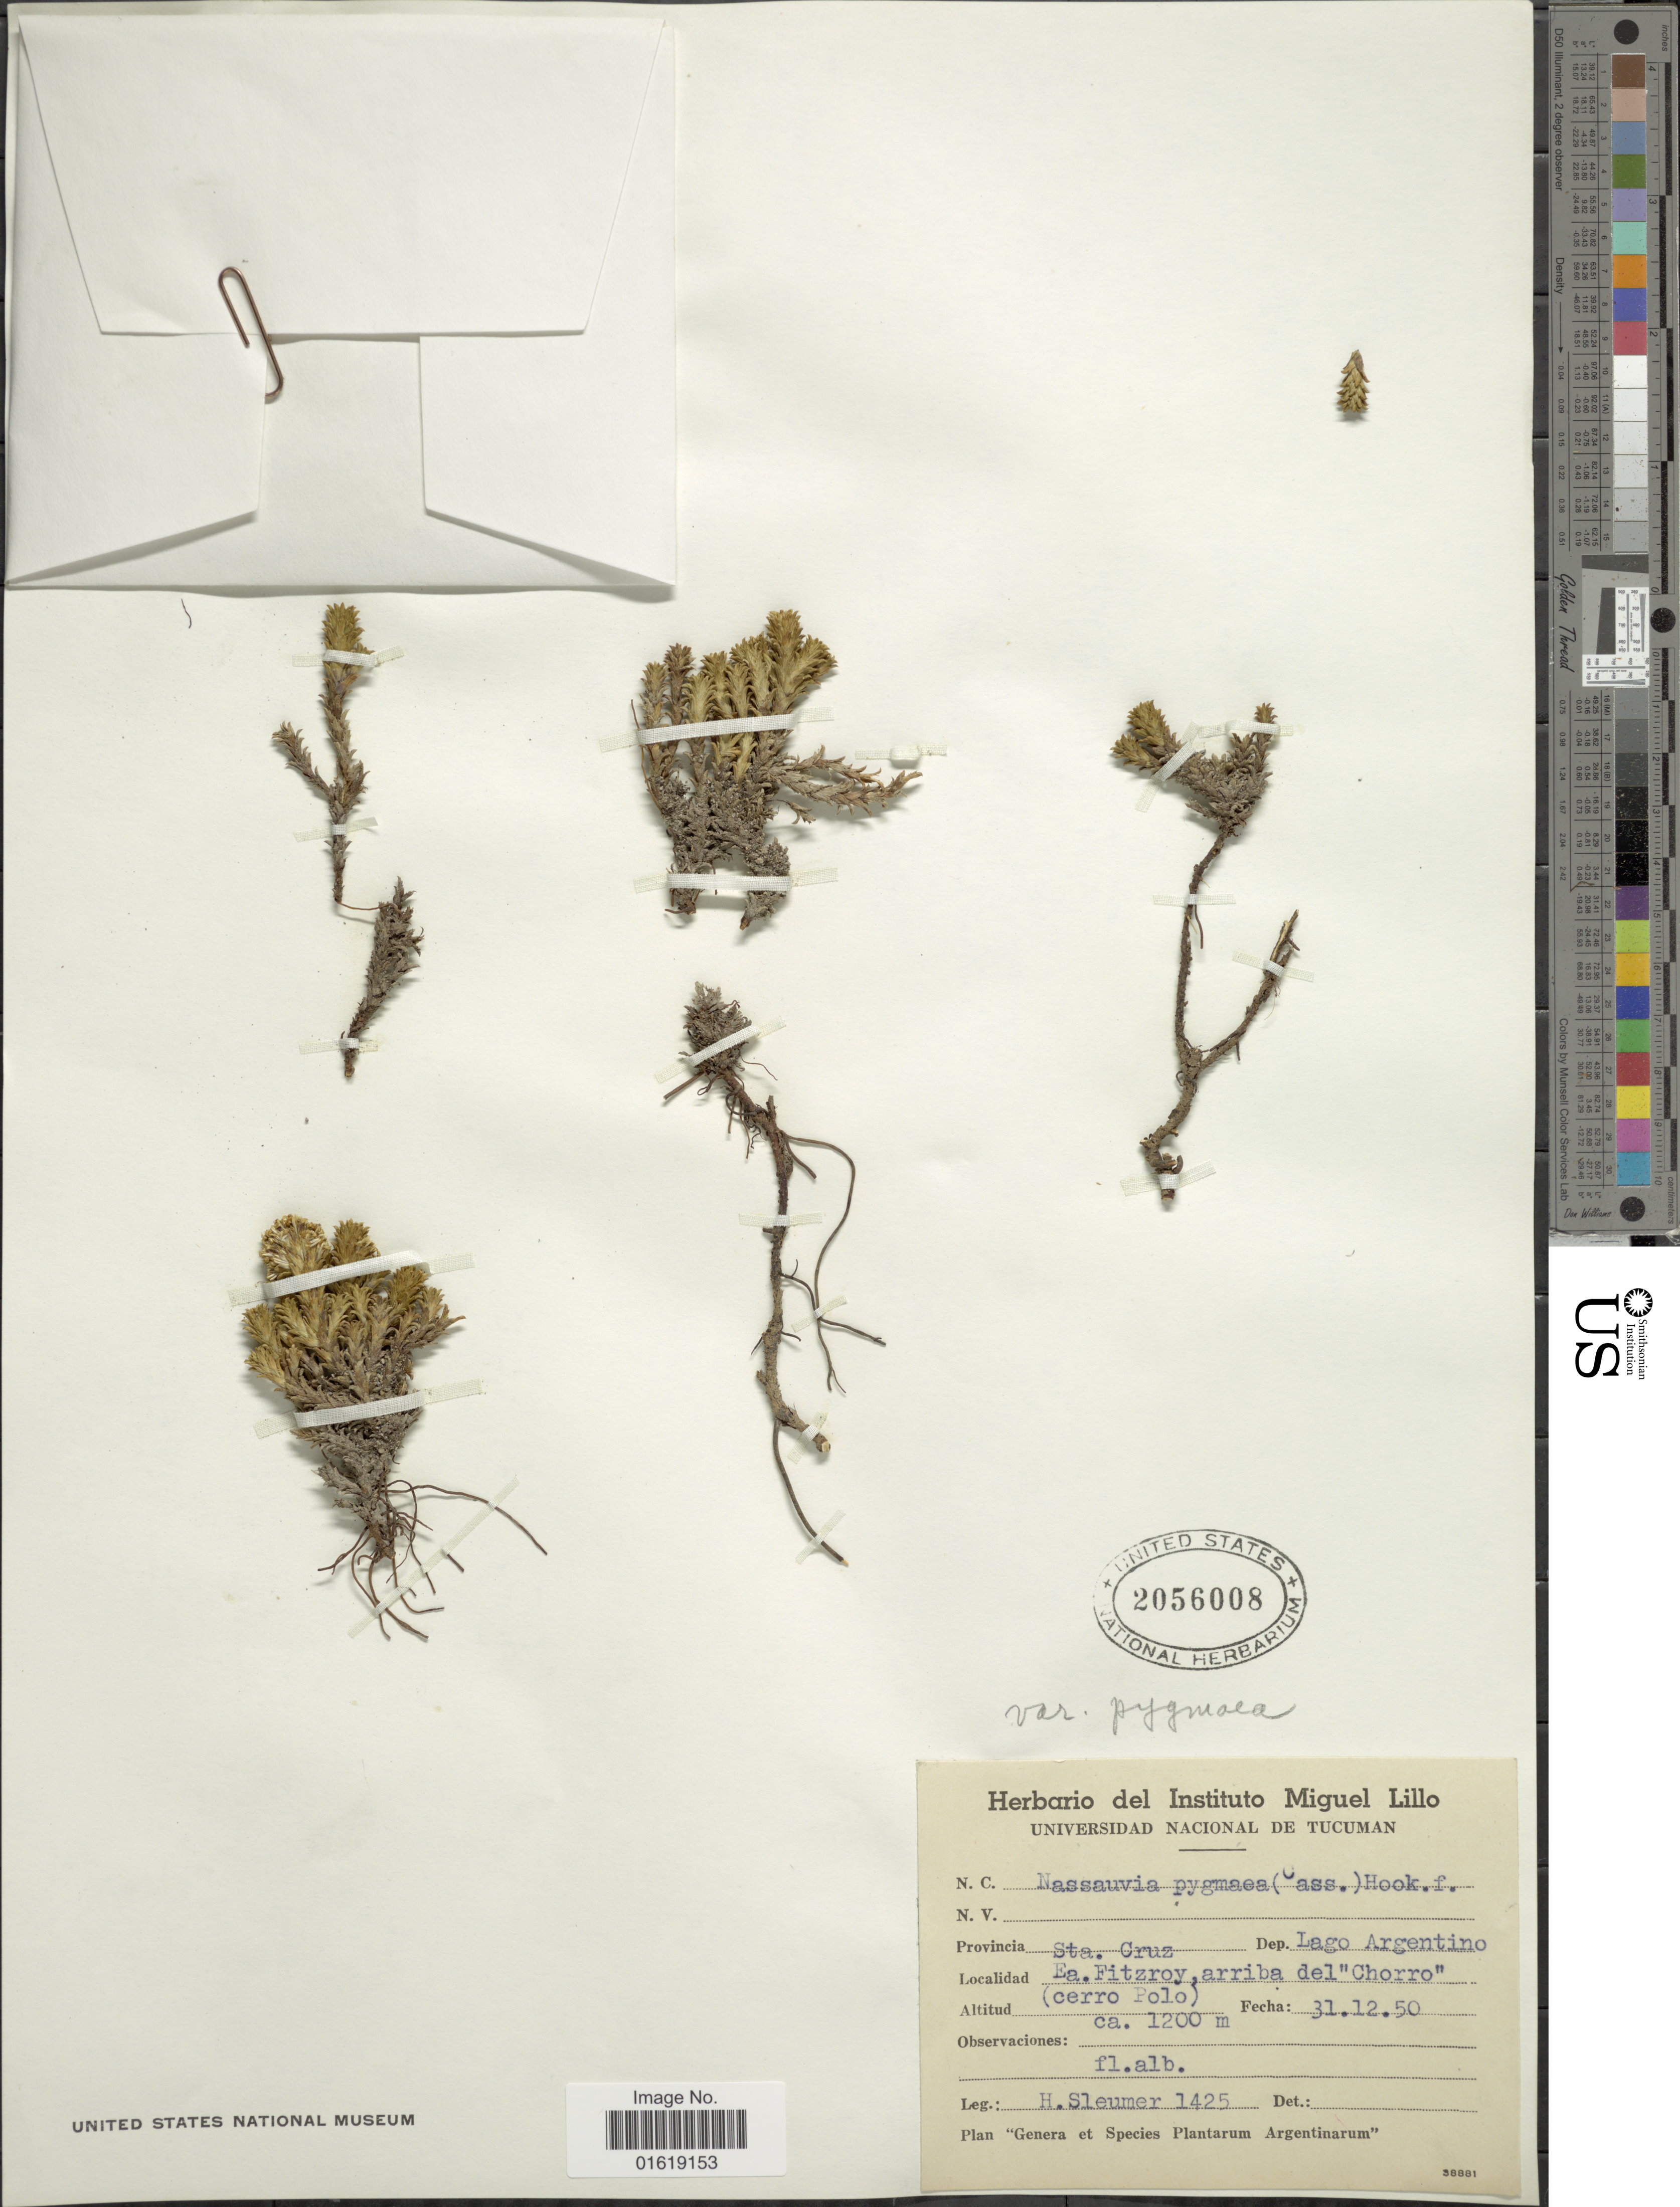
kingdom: Plantae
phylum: Tracheophyta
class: Magnoliopsida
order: Asterales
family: Asteraceae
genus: Nassauvia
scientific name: Nassauvia pygmaea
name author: (Cass.) Hook. f.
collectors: H. O. Sleumer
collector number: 1425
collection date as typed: Transcribed d/m/y: 31/12/50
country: Argentina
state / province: Santa Cruz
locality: Provincia Sta. Cruz. Dep. Lago Argentino. Ea. Fitzroy, arriba del 'Chorro (cerro Polo).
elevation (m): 1200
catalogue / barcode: US 2056008